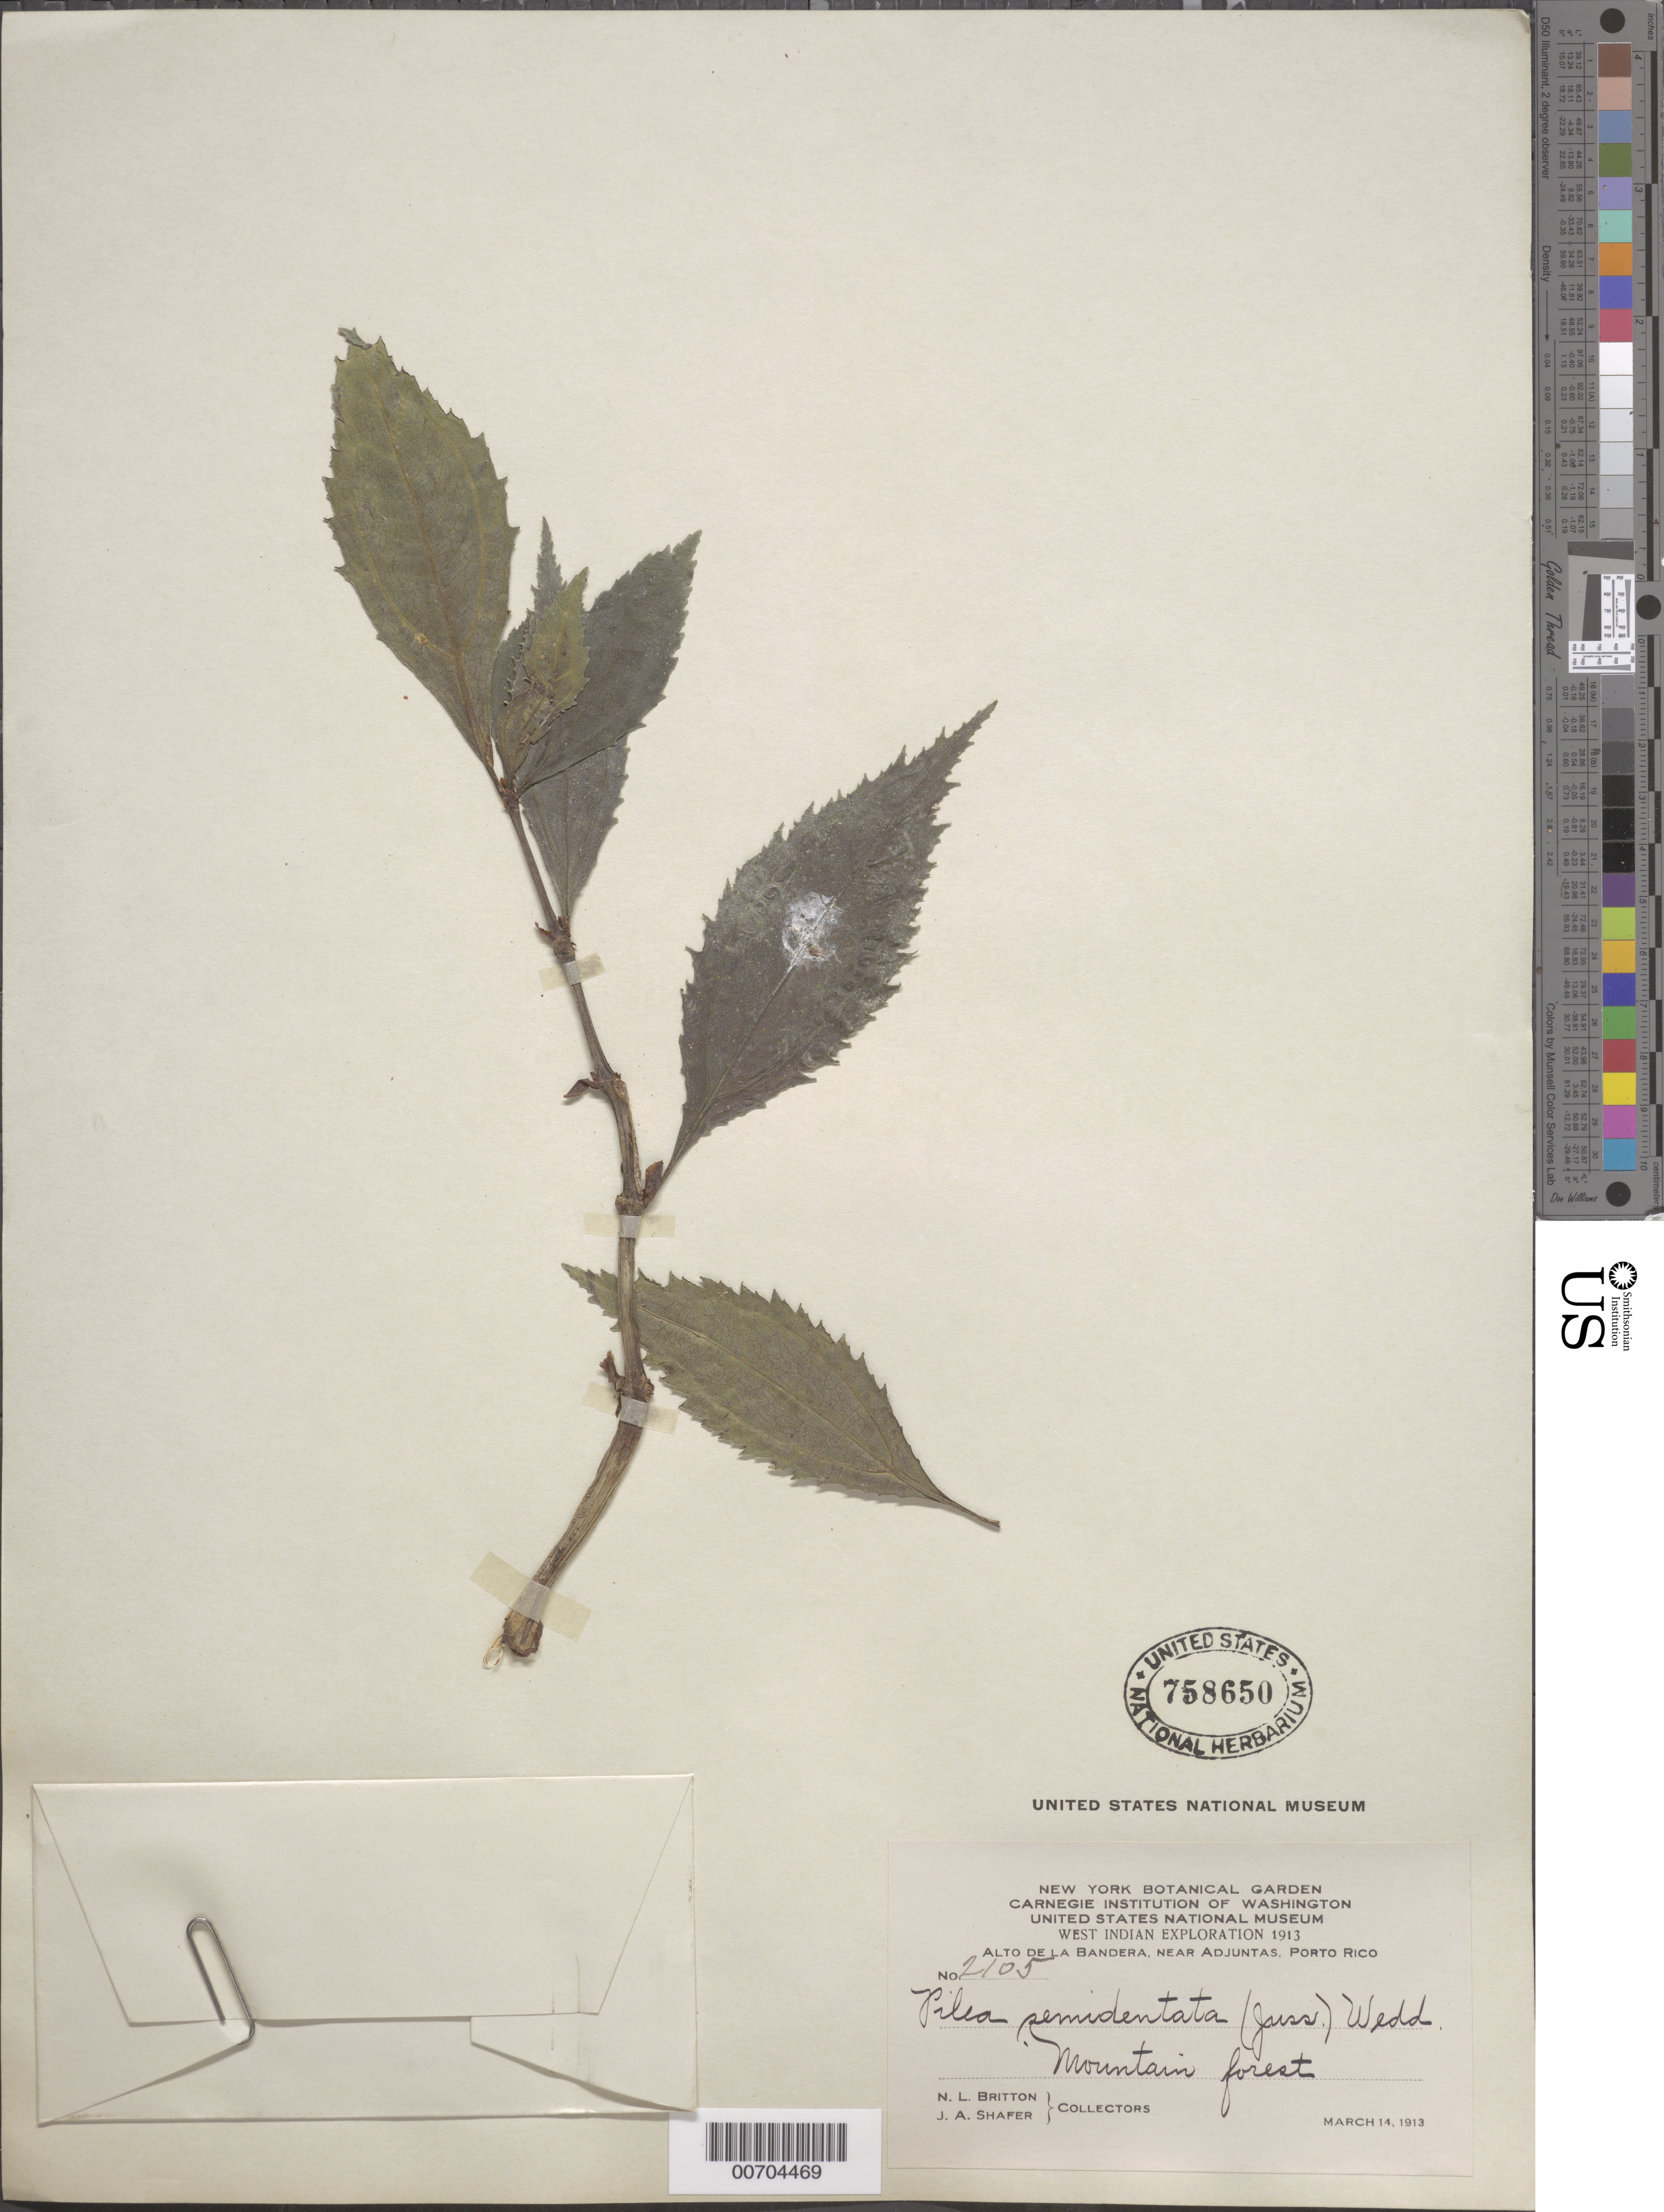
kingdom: Plantae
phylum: Tracheophyta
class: Magnoliopsida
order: Rosales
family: Urticaceae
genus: Pilea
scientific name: Pilea semidentata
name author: (Juss. ex Poir.) Wedd.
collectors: N. Britton & J. A. Shafer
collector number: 2105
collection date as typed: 14 Mar 1913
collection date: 1913-03-14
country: Puerto Rico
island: Greater Antilles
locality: Alto de la Bandera, near Adjuntas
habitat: Mountain forest.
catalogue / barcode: US 758650